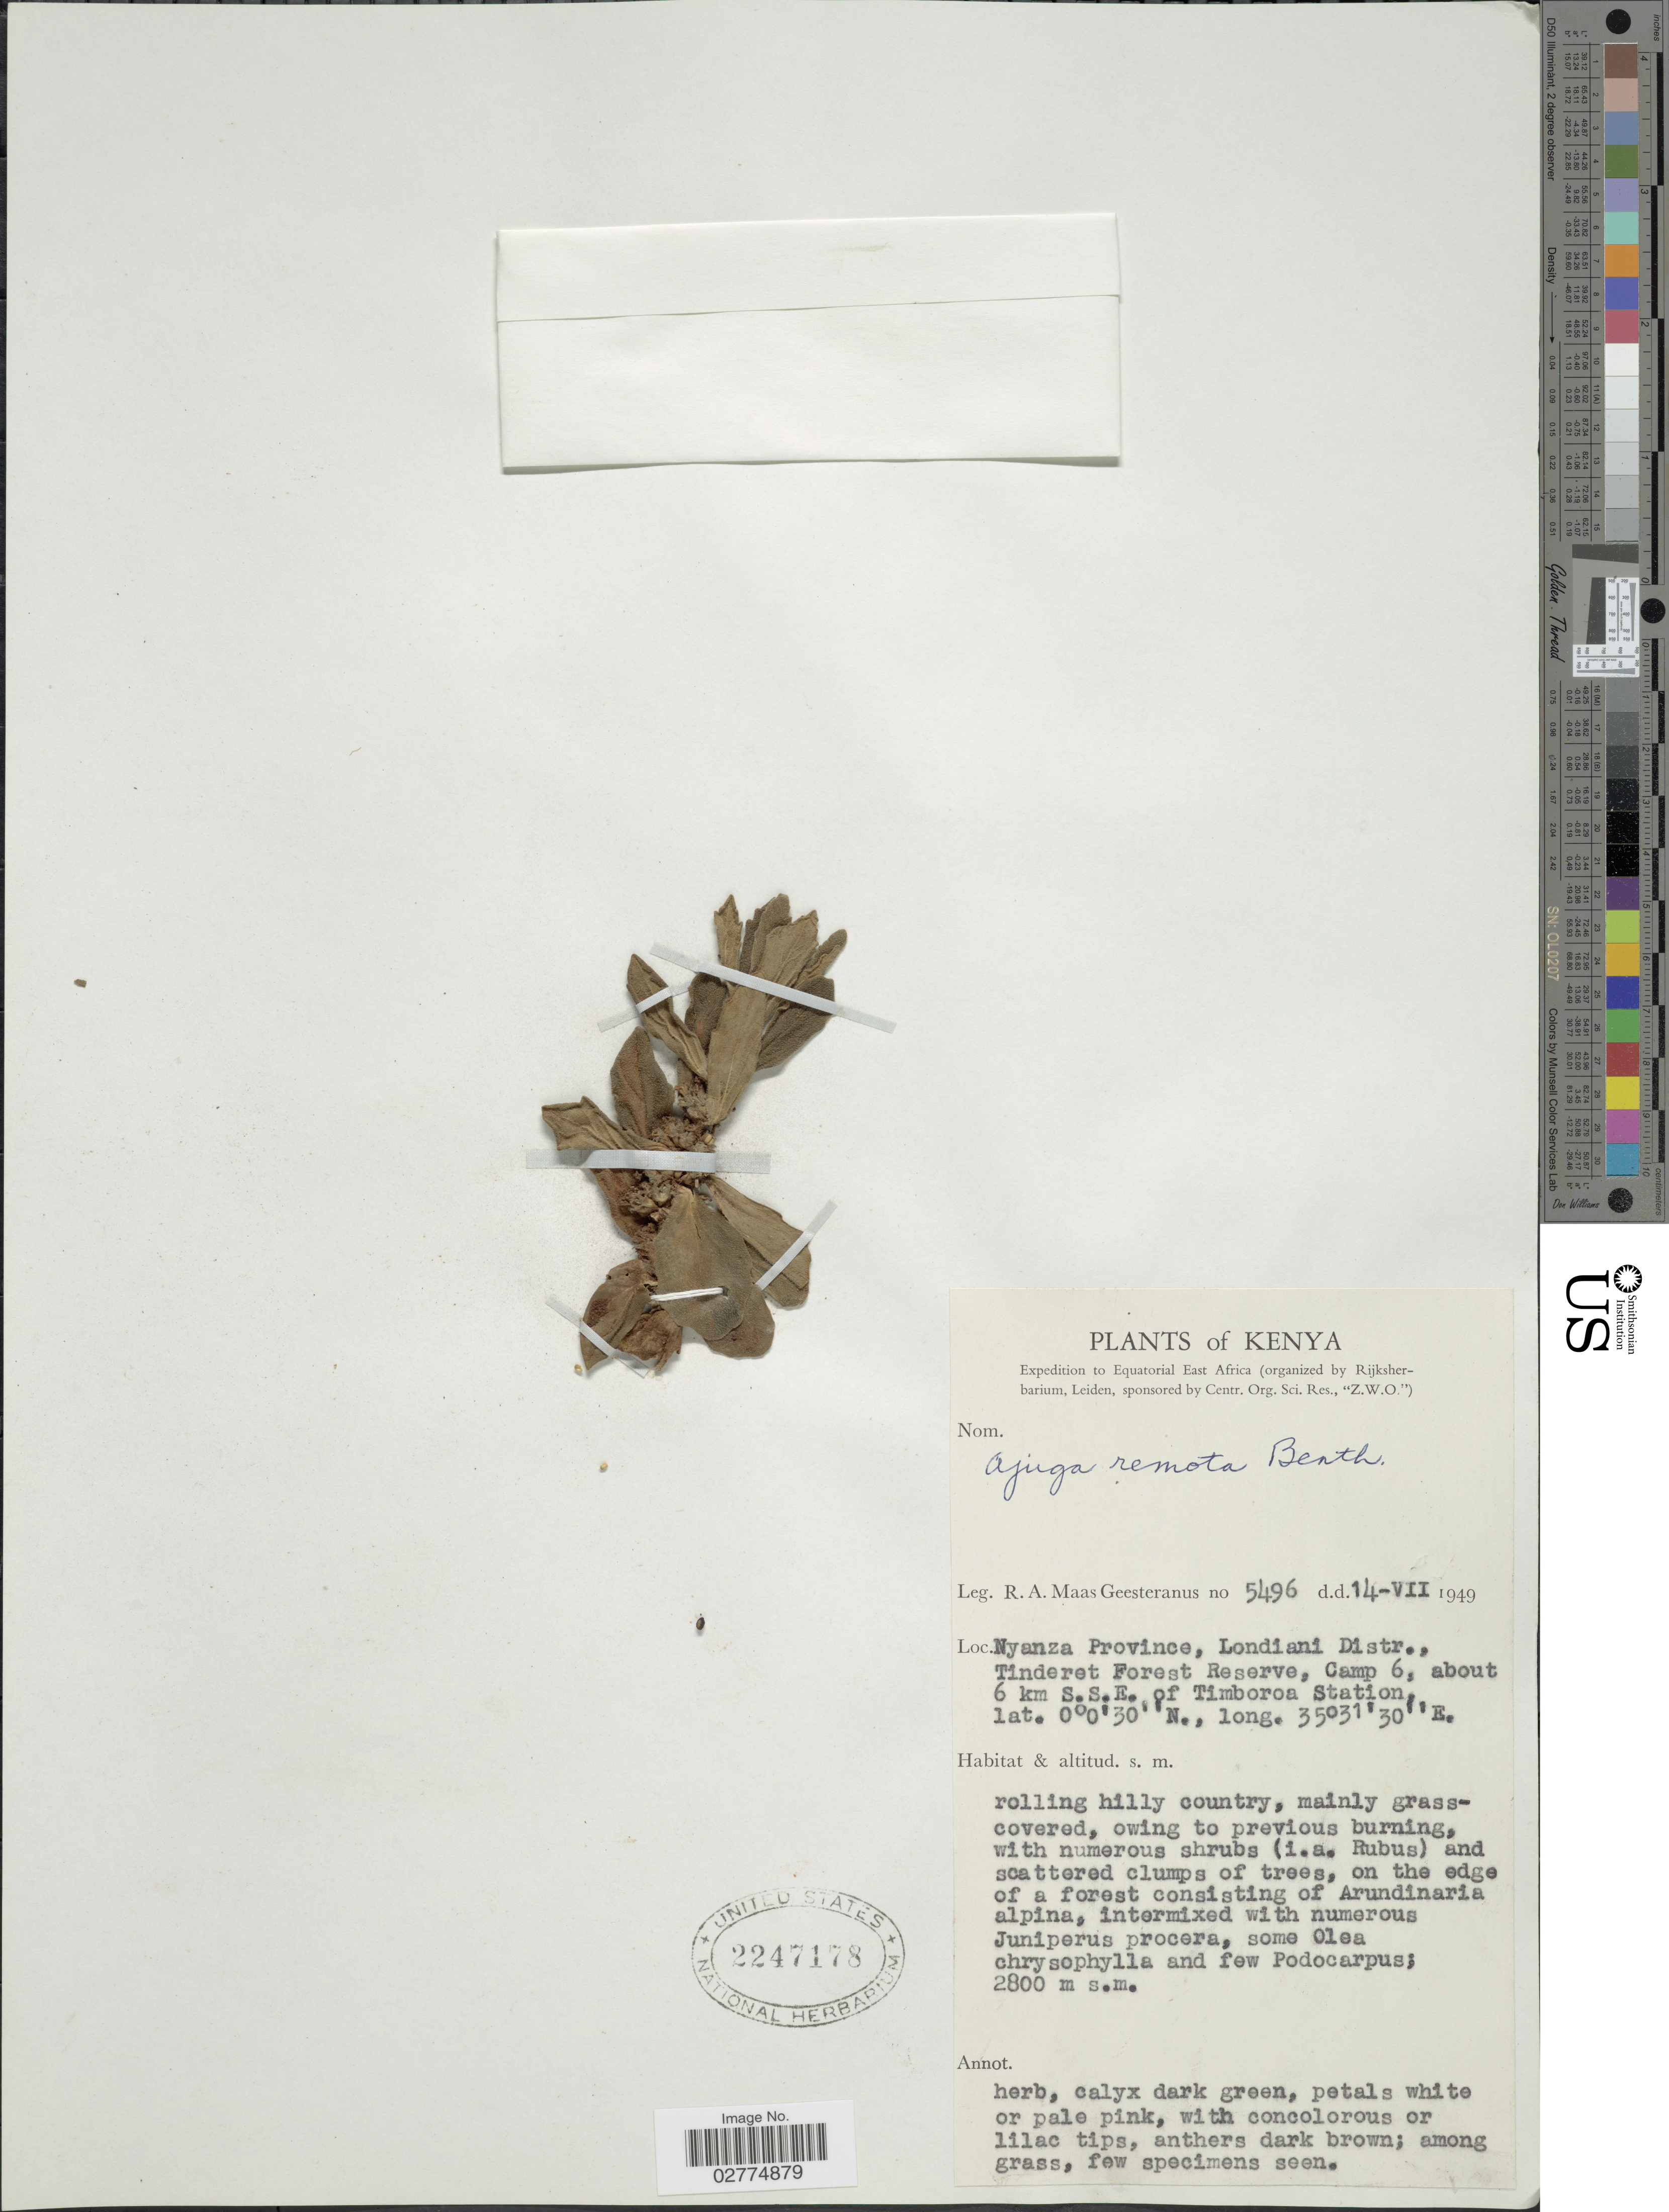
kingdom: Plantae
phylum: Tracheophyta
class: Magnoliopsida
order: Lamiales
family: Lamiaceae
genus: Ajuga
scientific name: Ajuga remota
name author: Wall. ex Benth.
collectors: R. A. Maas Geesteranus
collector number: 5496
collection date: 1949-07-14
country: Kenya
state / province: Kericho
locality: Equatorial East Africa. Nyanza Province, Londiani Distr., Tinderet Forest Reserve, Camp 6, about 6 km S.S.E. of Timboroa Station.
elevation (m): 2800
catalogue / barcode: US 2247178